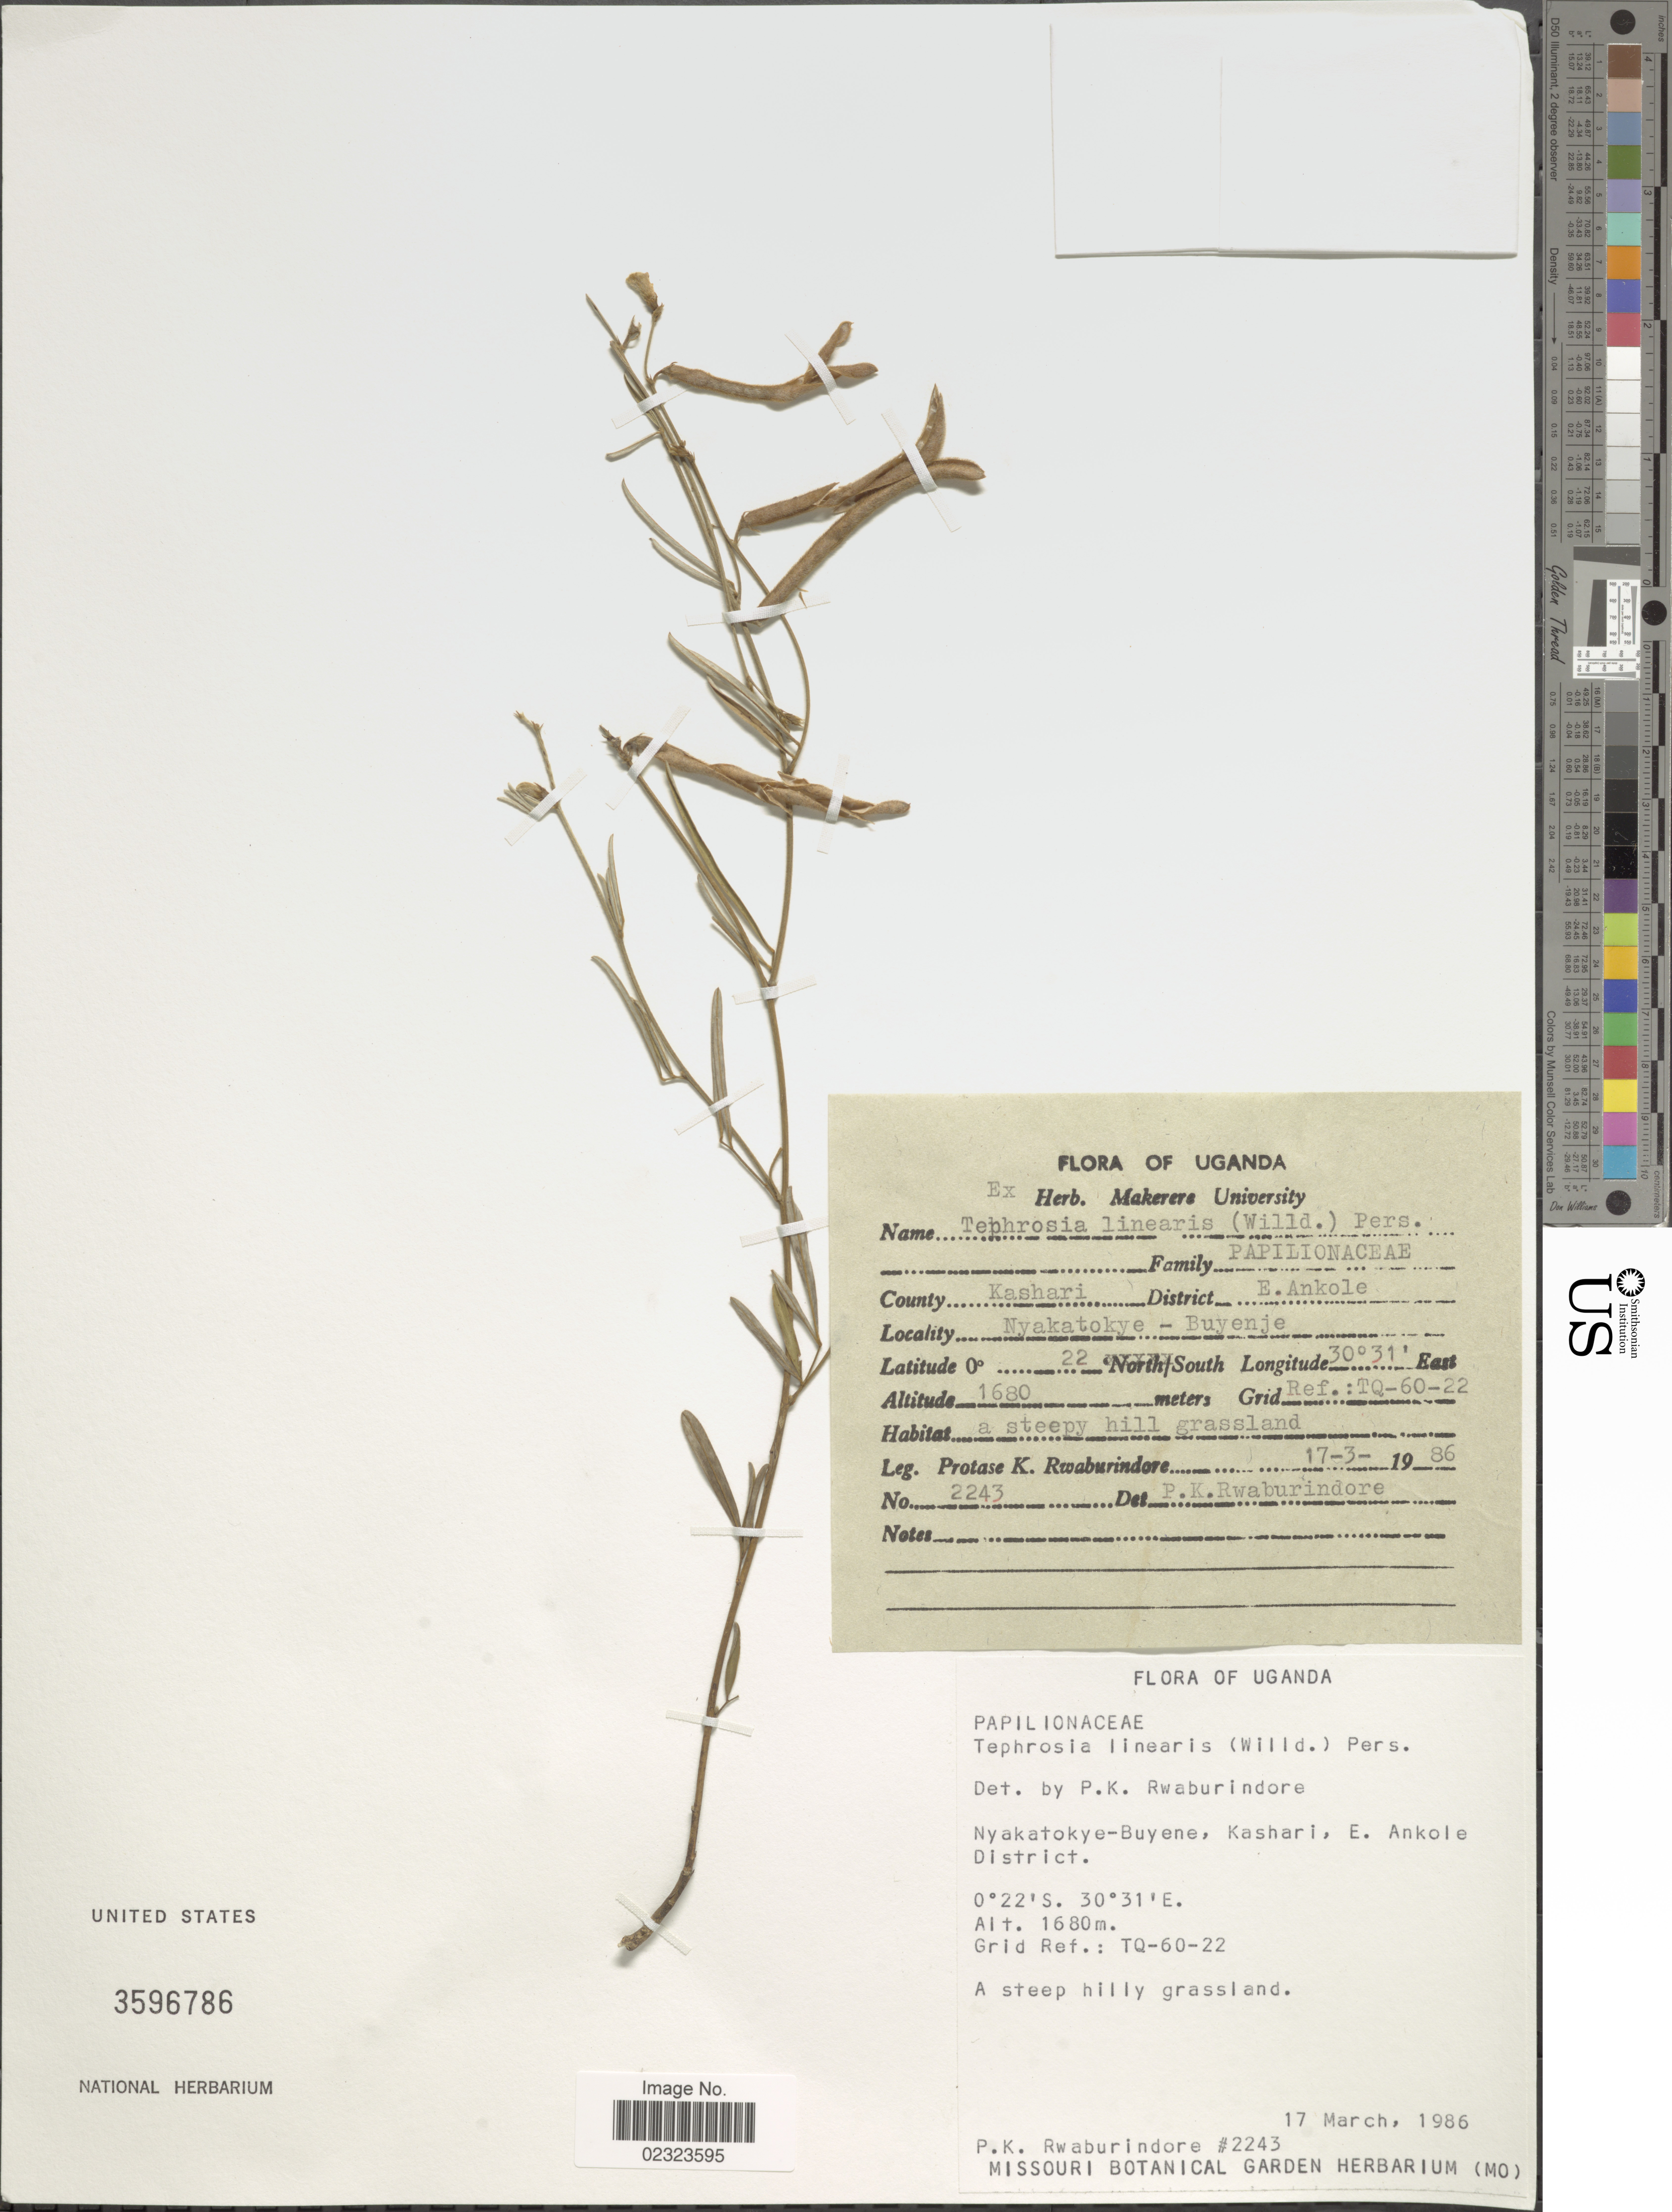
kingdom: Plantae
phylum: Tracheophyta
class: Magnoliopsida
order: Fabales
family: Fabaceae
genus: Tephrosia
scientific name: Tephrosia linearis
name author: (Willd.) Pers.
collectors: P. Rwaburindore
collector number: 2243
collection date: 1986-03-17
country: Uganda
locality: Nyakatokye-Buyene, Kashari, E. Ankole District.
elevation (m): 1680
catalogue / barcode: US 3596786